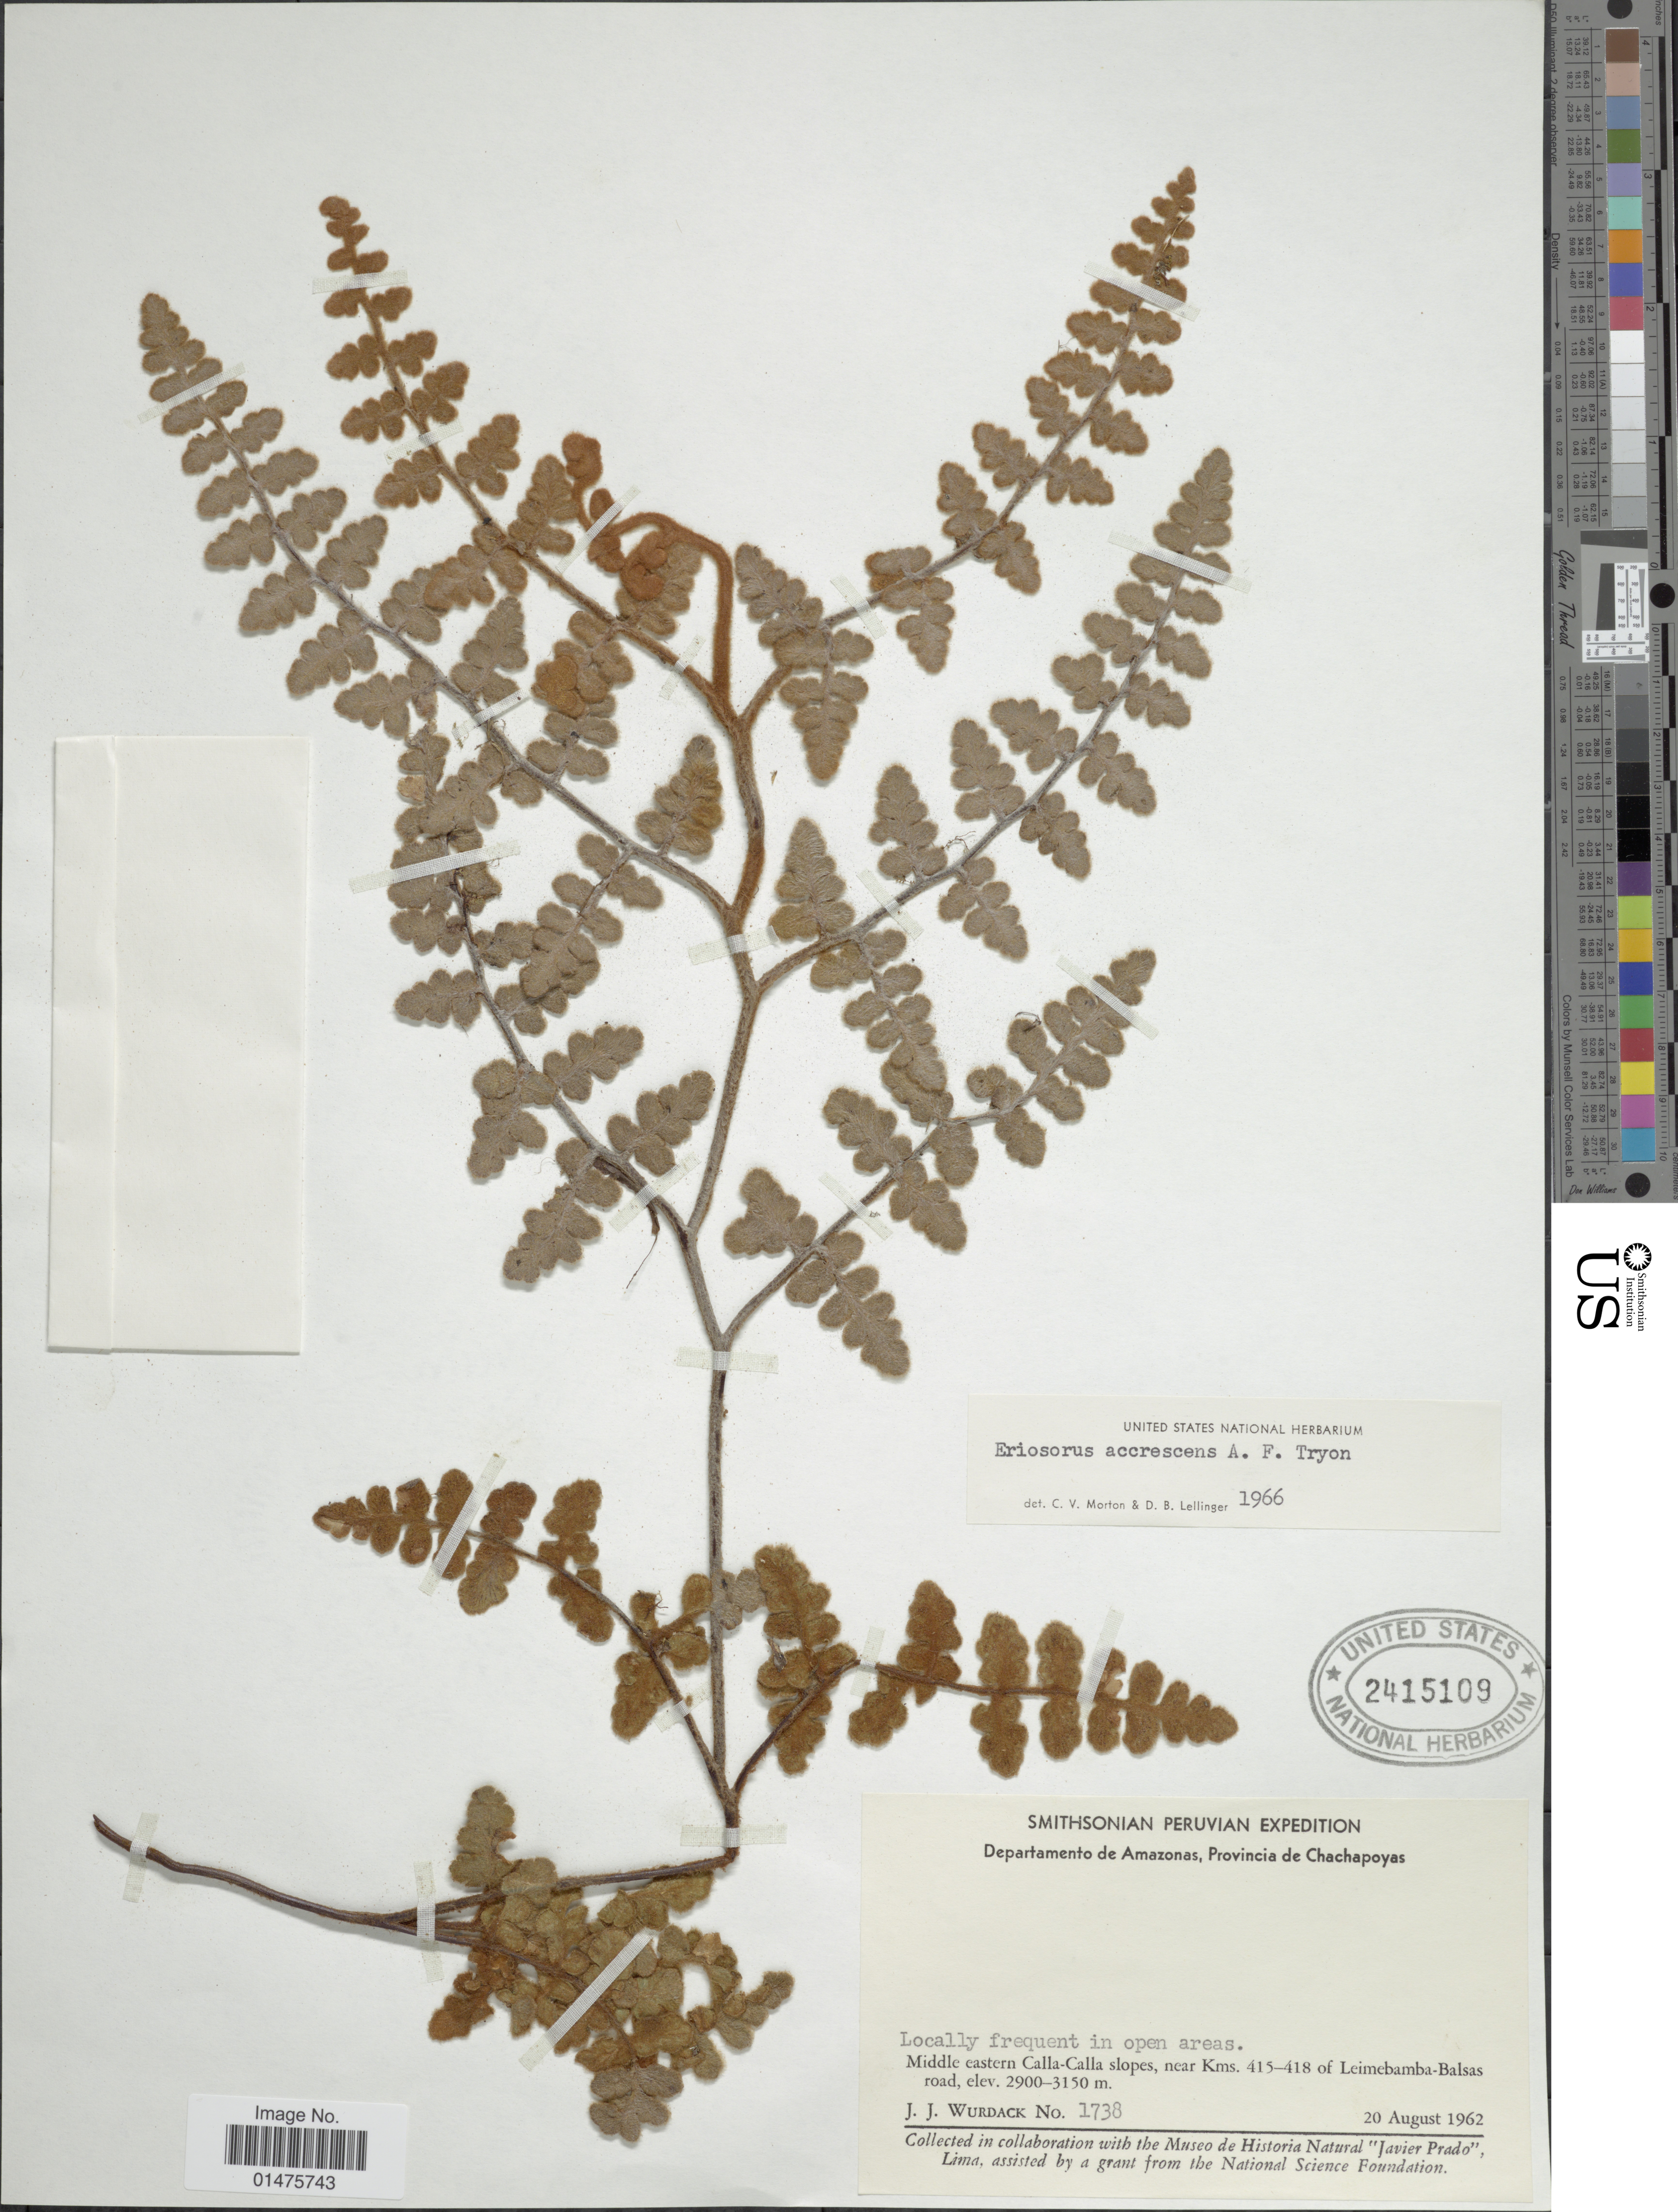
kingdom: Plantae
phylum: Tracheophyta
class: Polypodiopsida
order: Polypodiales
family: Pteridaceae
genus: Jamesonia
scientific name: Jamesonia accrescens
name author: (A.F. Tryon) Christenh.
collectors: J. J. Wurdack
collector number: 1738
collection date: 1962-08-20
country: Peru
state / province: Amazonas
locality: Departamento de Amazonas, provincia de Chachapoyas, Middle eastern Calla-Calla slopes, near Kms. 415-418 of Leimebamba-Balsas road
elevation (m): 2900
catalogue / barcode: US 2415109